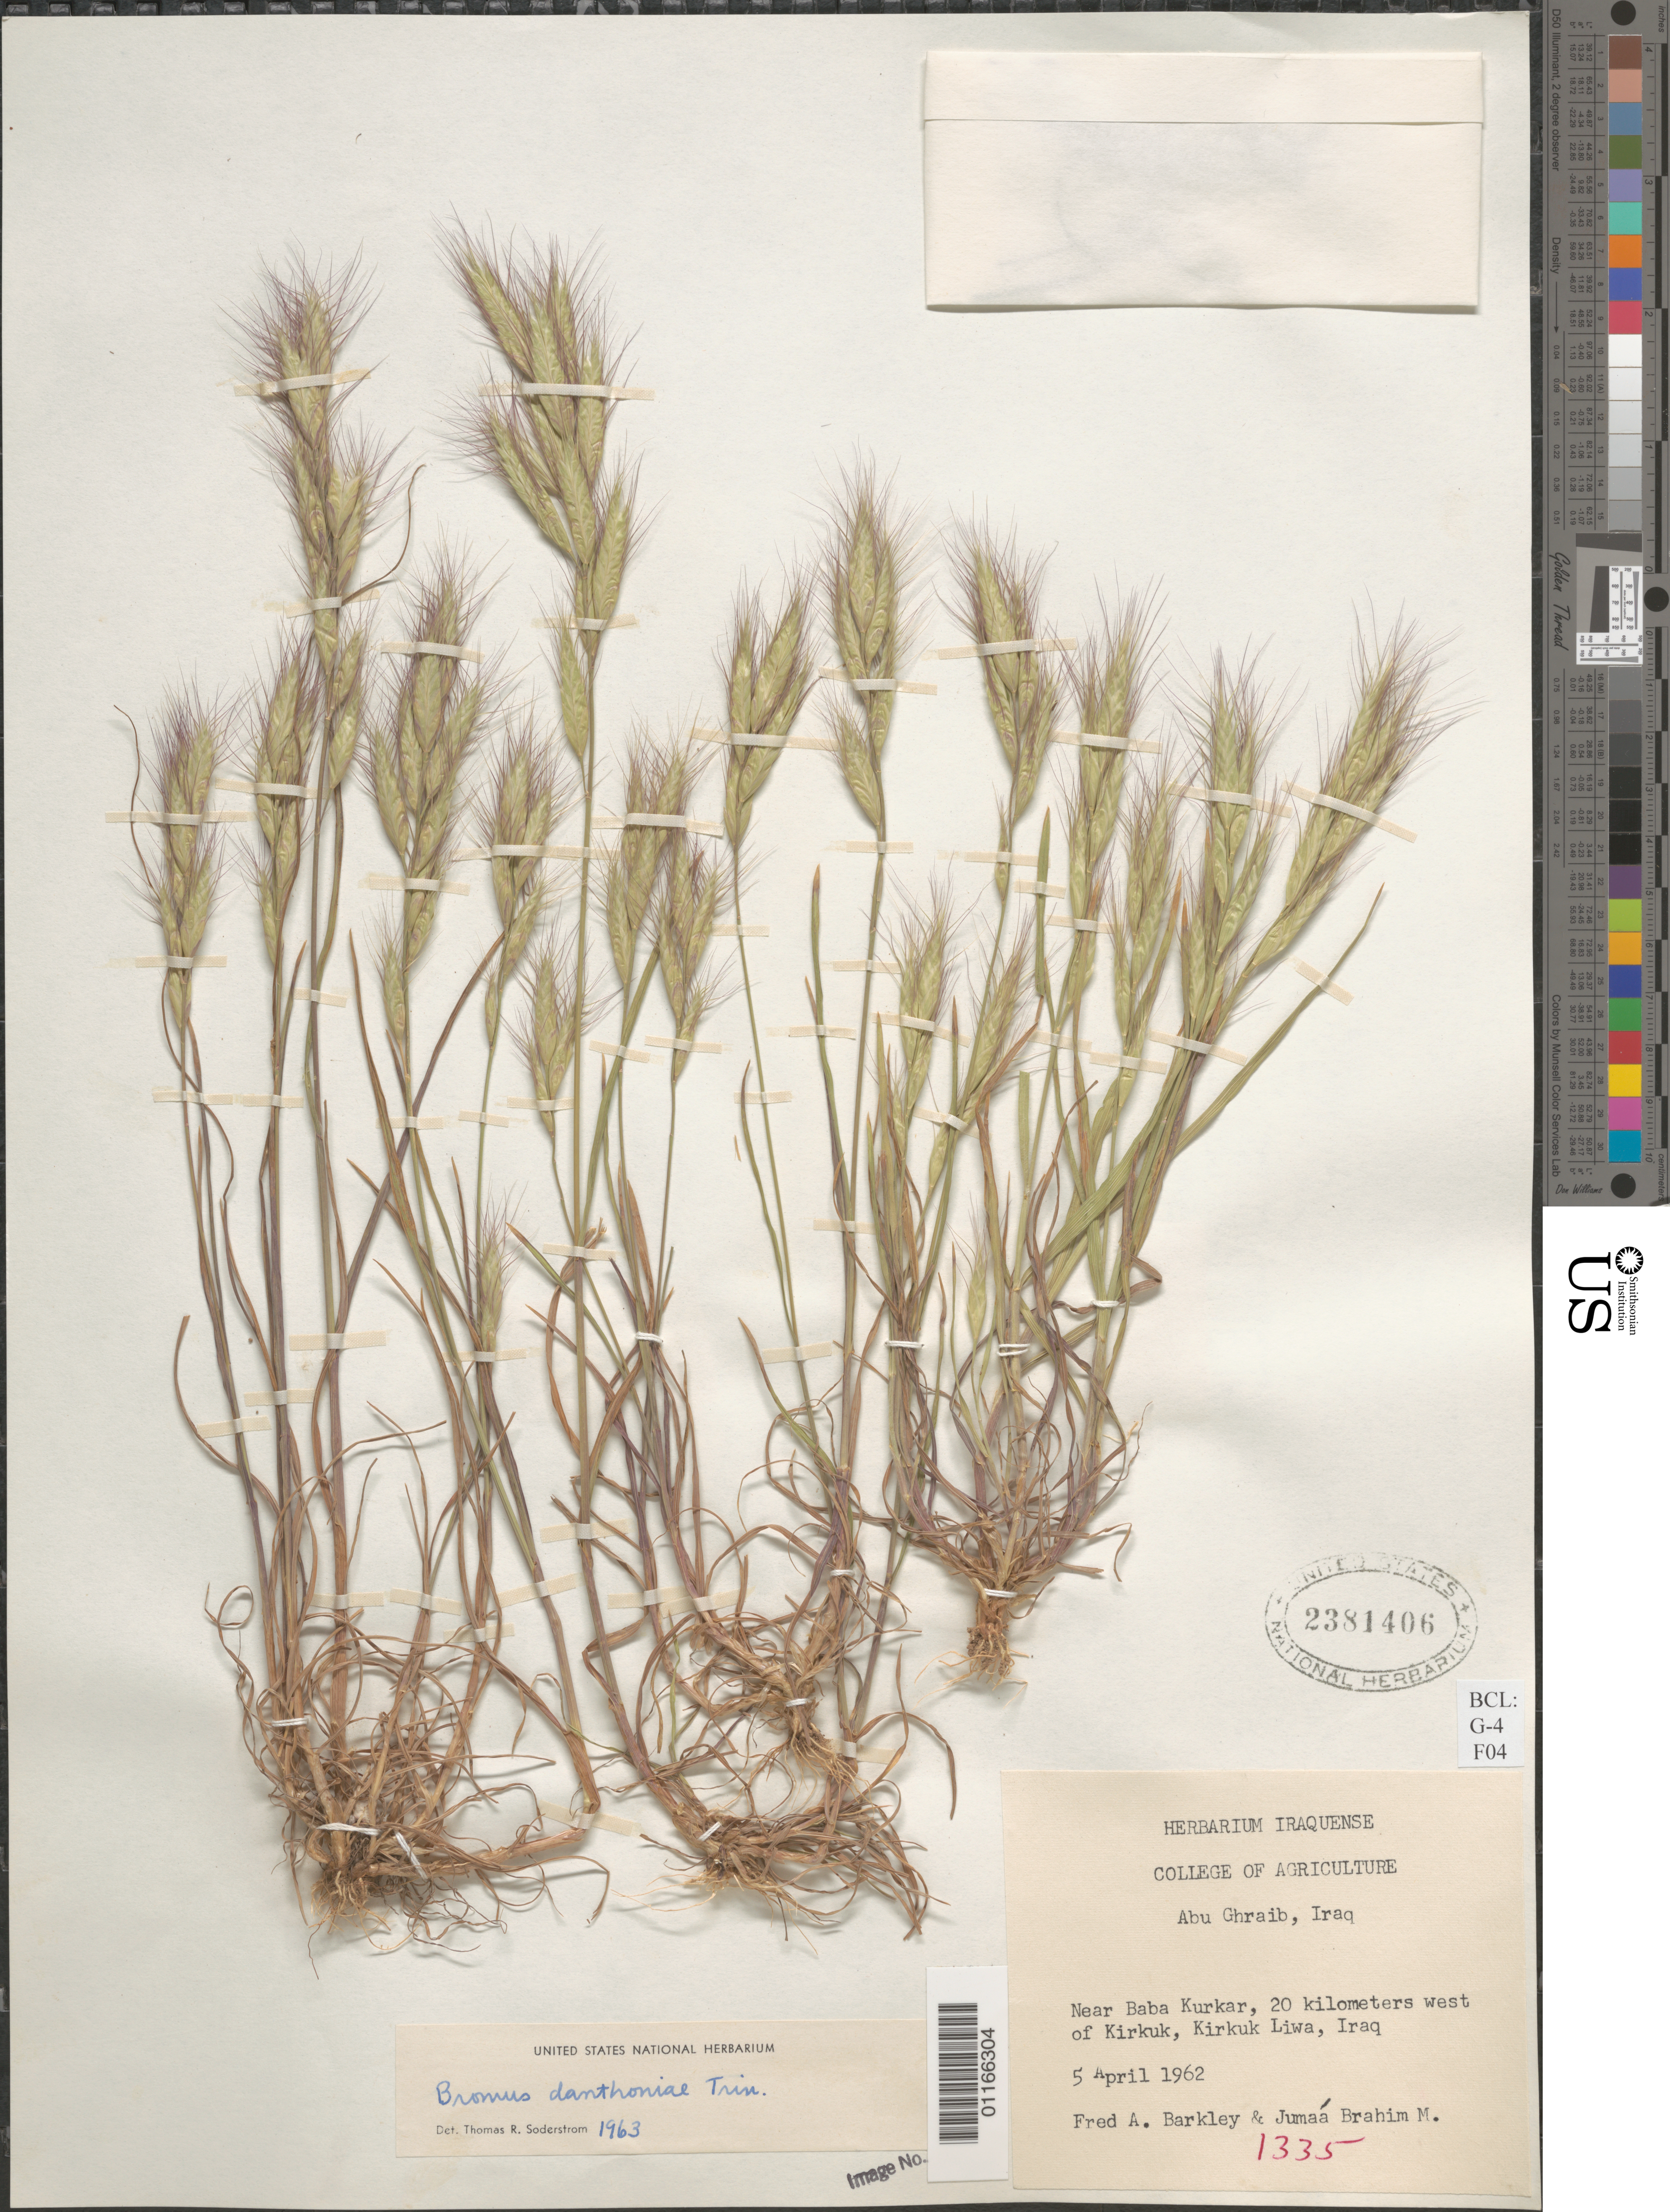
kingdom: Plantae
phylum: Tracheophyta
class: Liliopsida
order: Poales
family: Poaceae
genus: Bromus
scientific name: Bromus danthoniae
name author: Trin. ex C.A. Mey.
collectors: F. A. Barkley & Brahim M., J.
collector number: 1335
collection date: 1962-04-05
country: Iraq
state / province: Baghdad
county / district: Abu Ghraib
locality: Near Baba Kurkar, 20 kilometers west of Kirkuk, Kirkuk Liwa.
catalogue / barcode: US 2381406